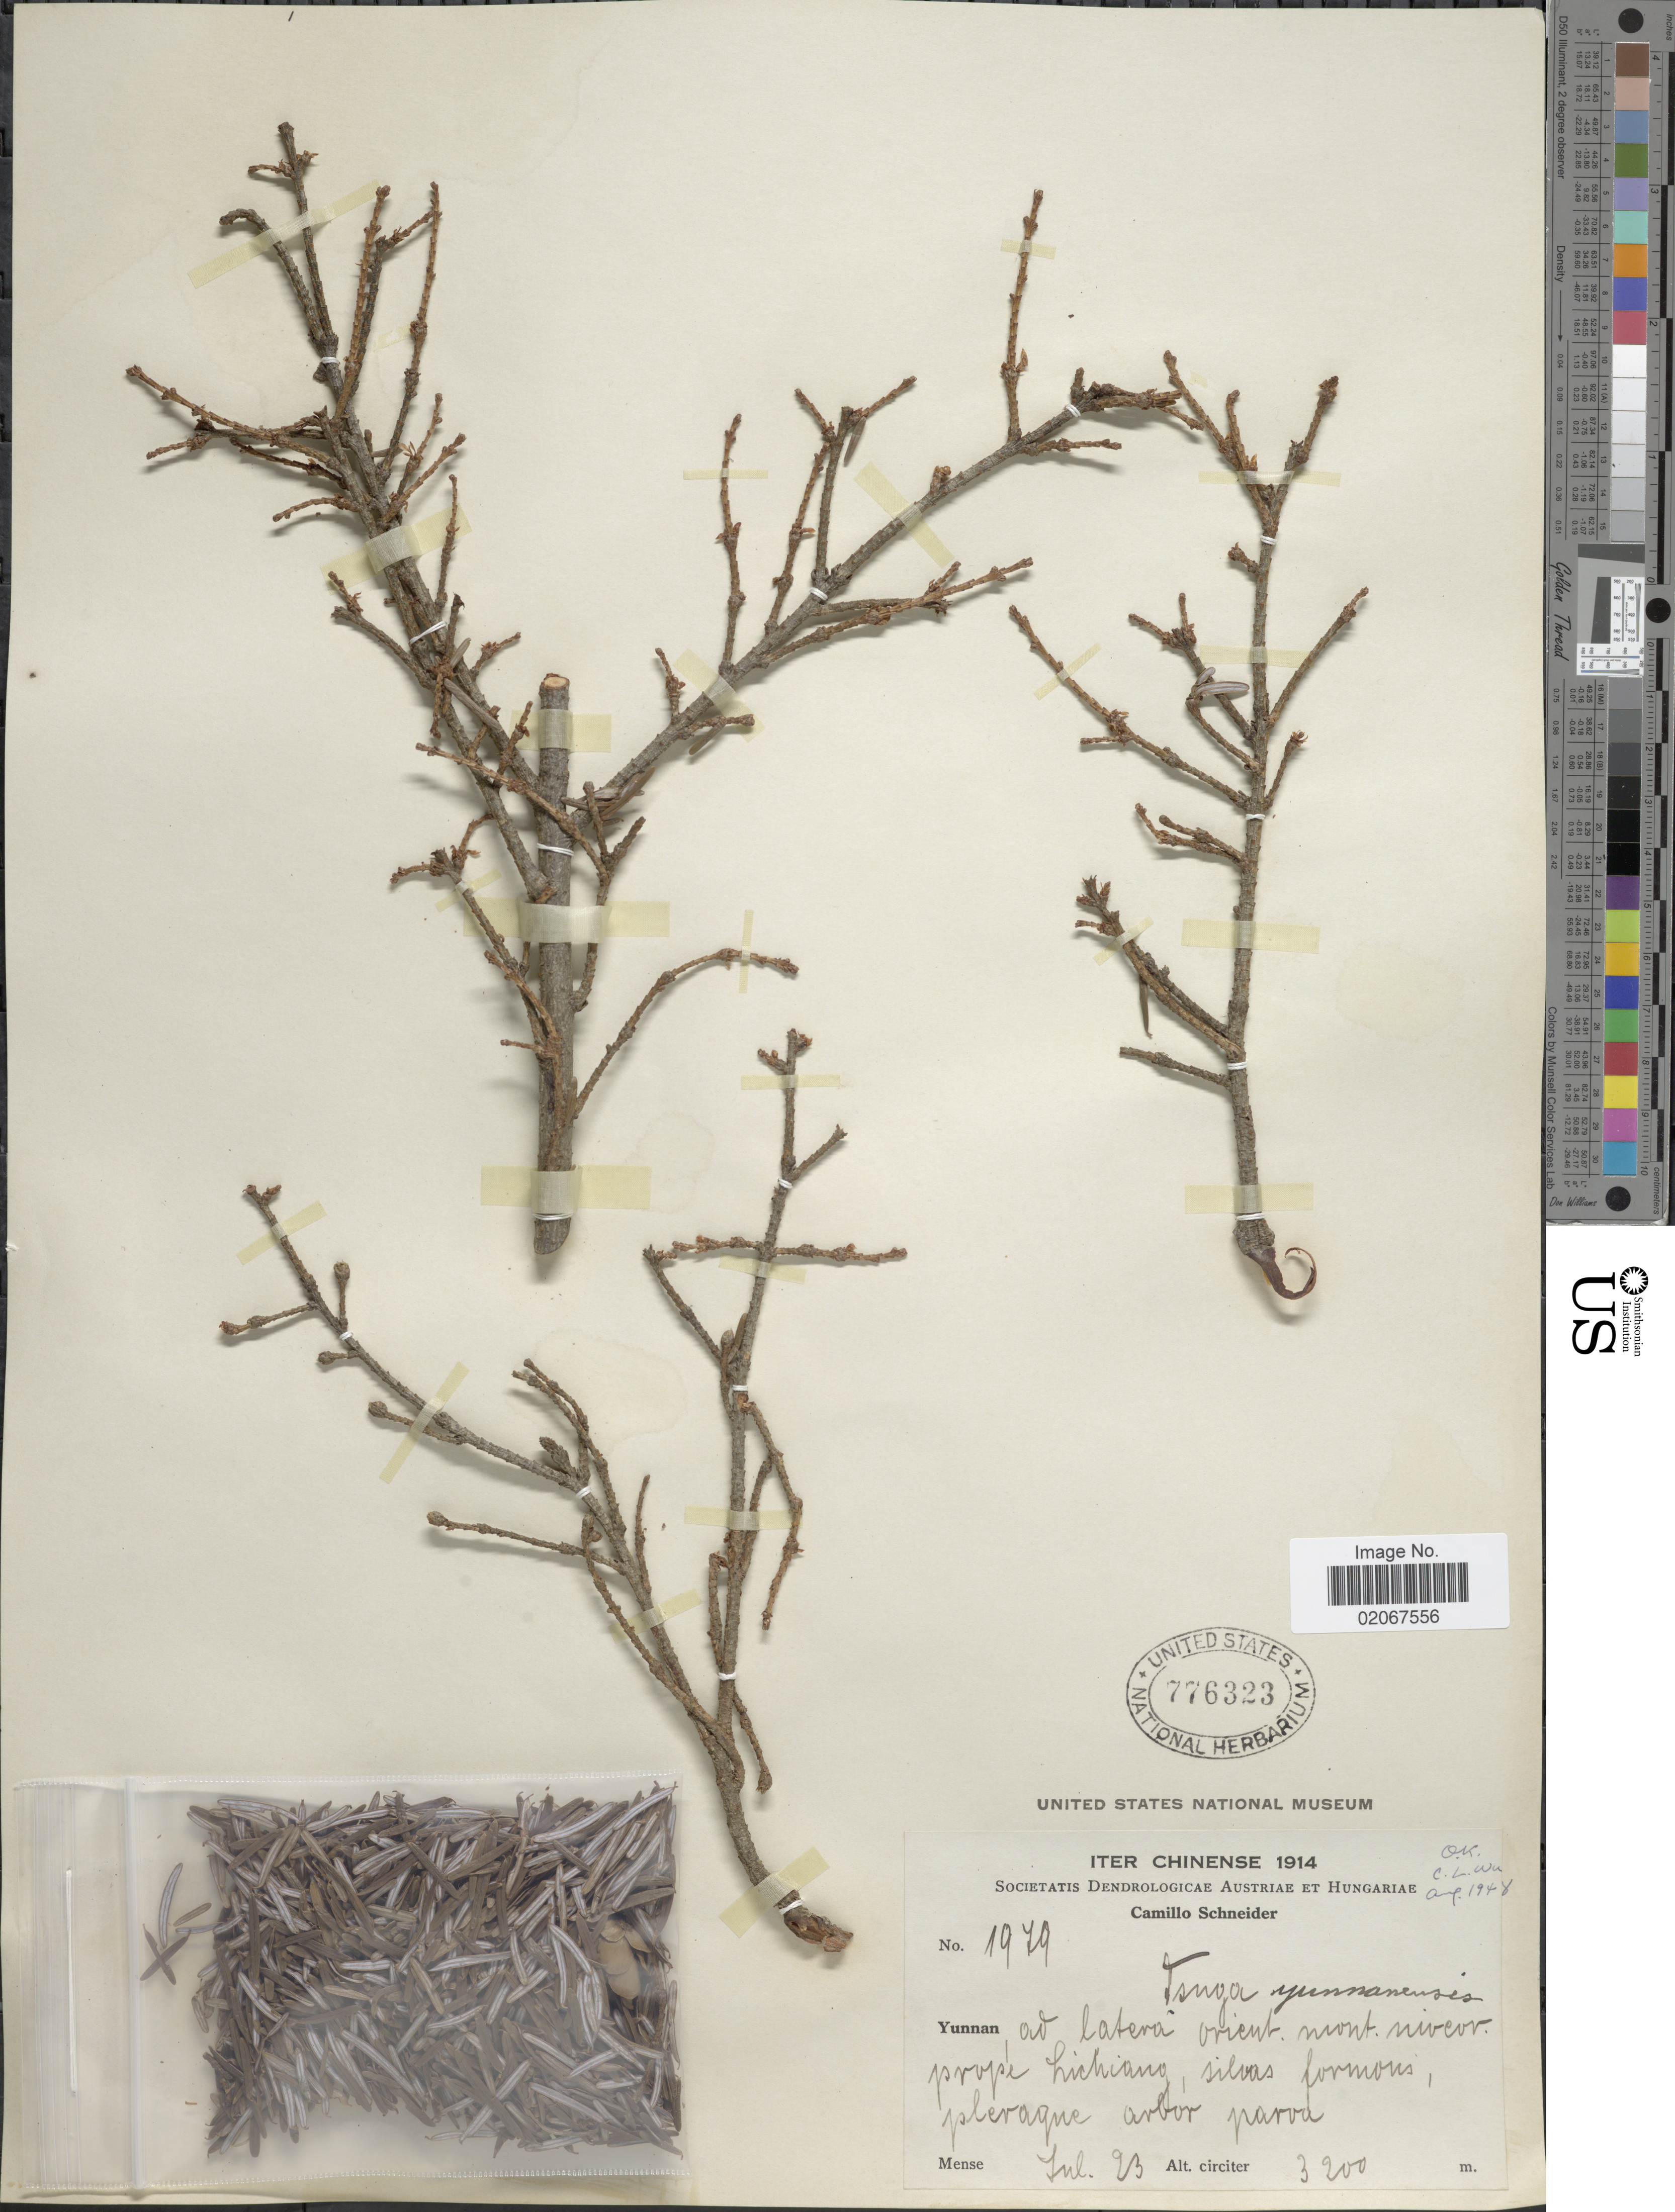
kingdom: Plantae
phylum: Tracheophyta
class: Pinopsida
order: Pinales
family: Pinaceae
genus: Tsuga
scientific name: Tsuga yunnanensis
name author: (Franch.) Mast.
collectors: C. K. Schneider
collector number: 1979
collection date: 1914-07-23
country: China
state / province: Yunnan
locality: Yunnan, ad latera orient mont, niv. cov. prope Hichiang, silvas formons [interpreted] pleraque arbor parva.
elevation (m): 3200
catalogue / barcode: US 776323